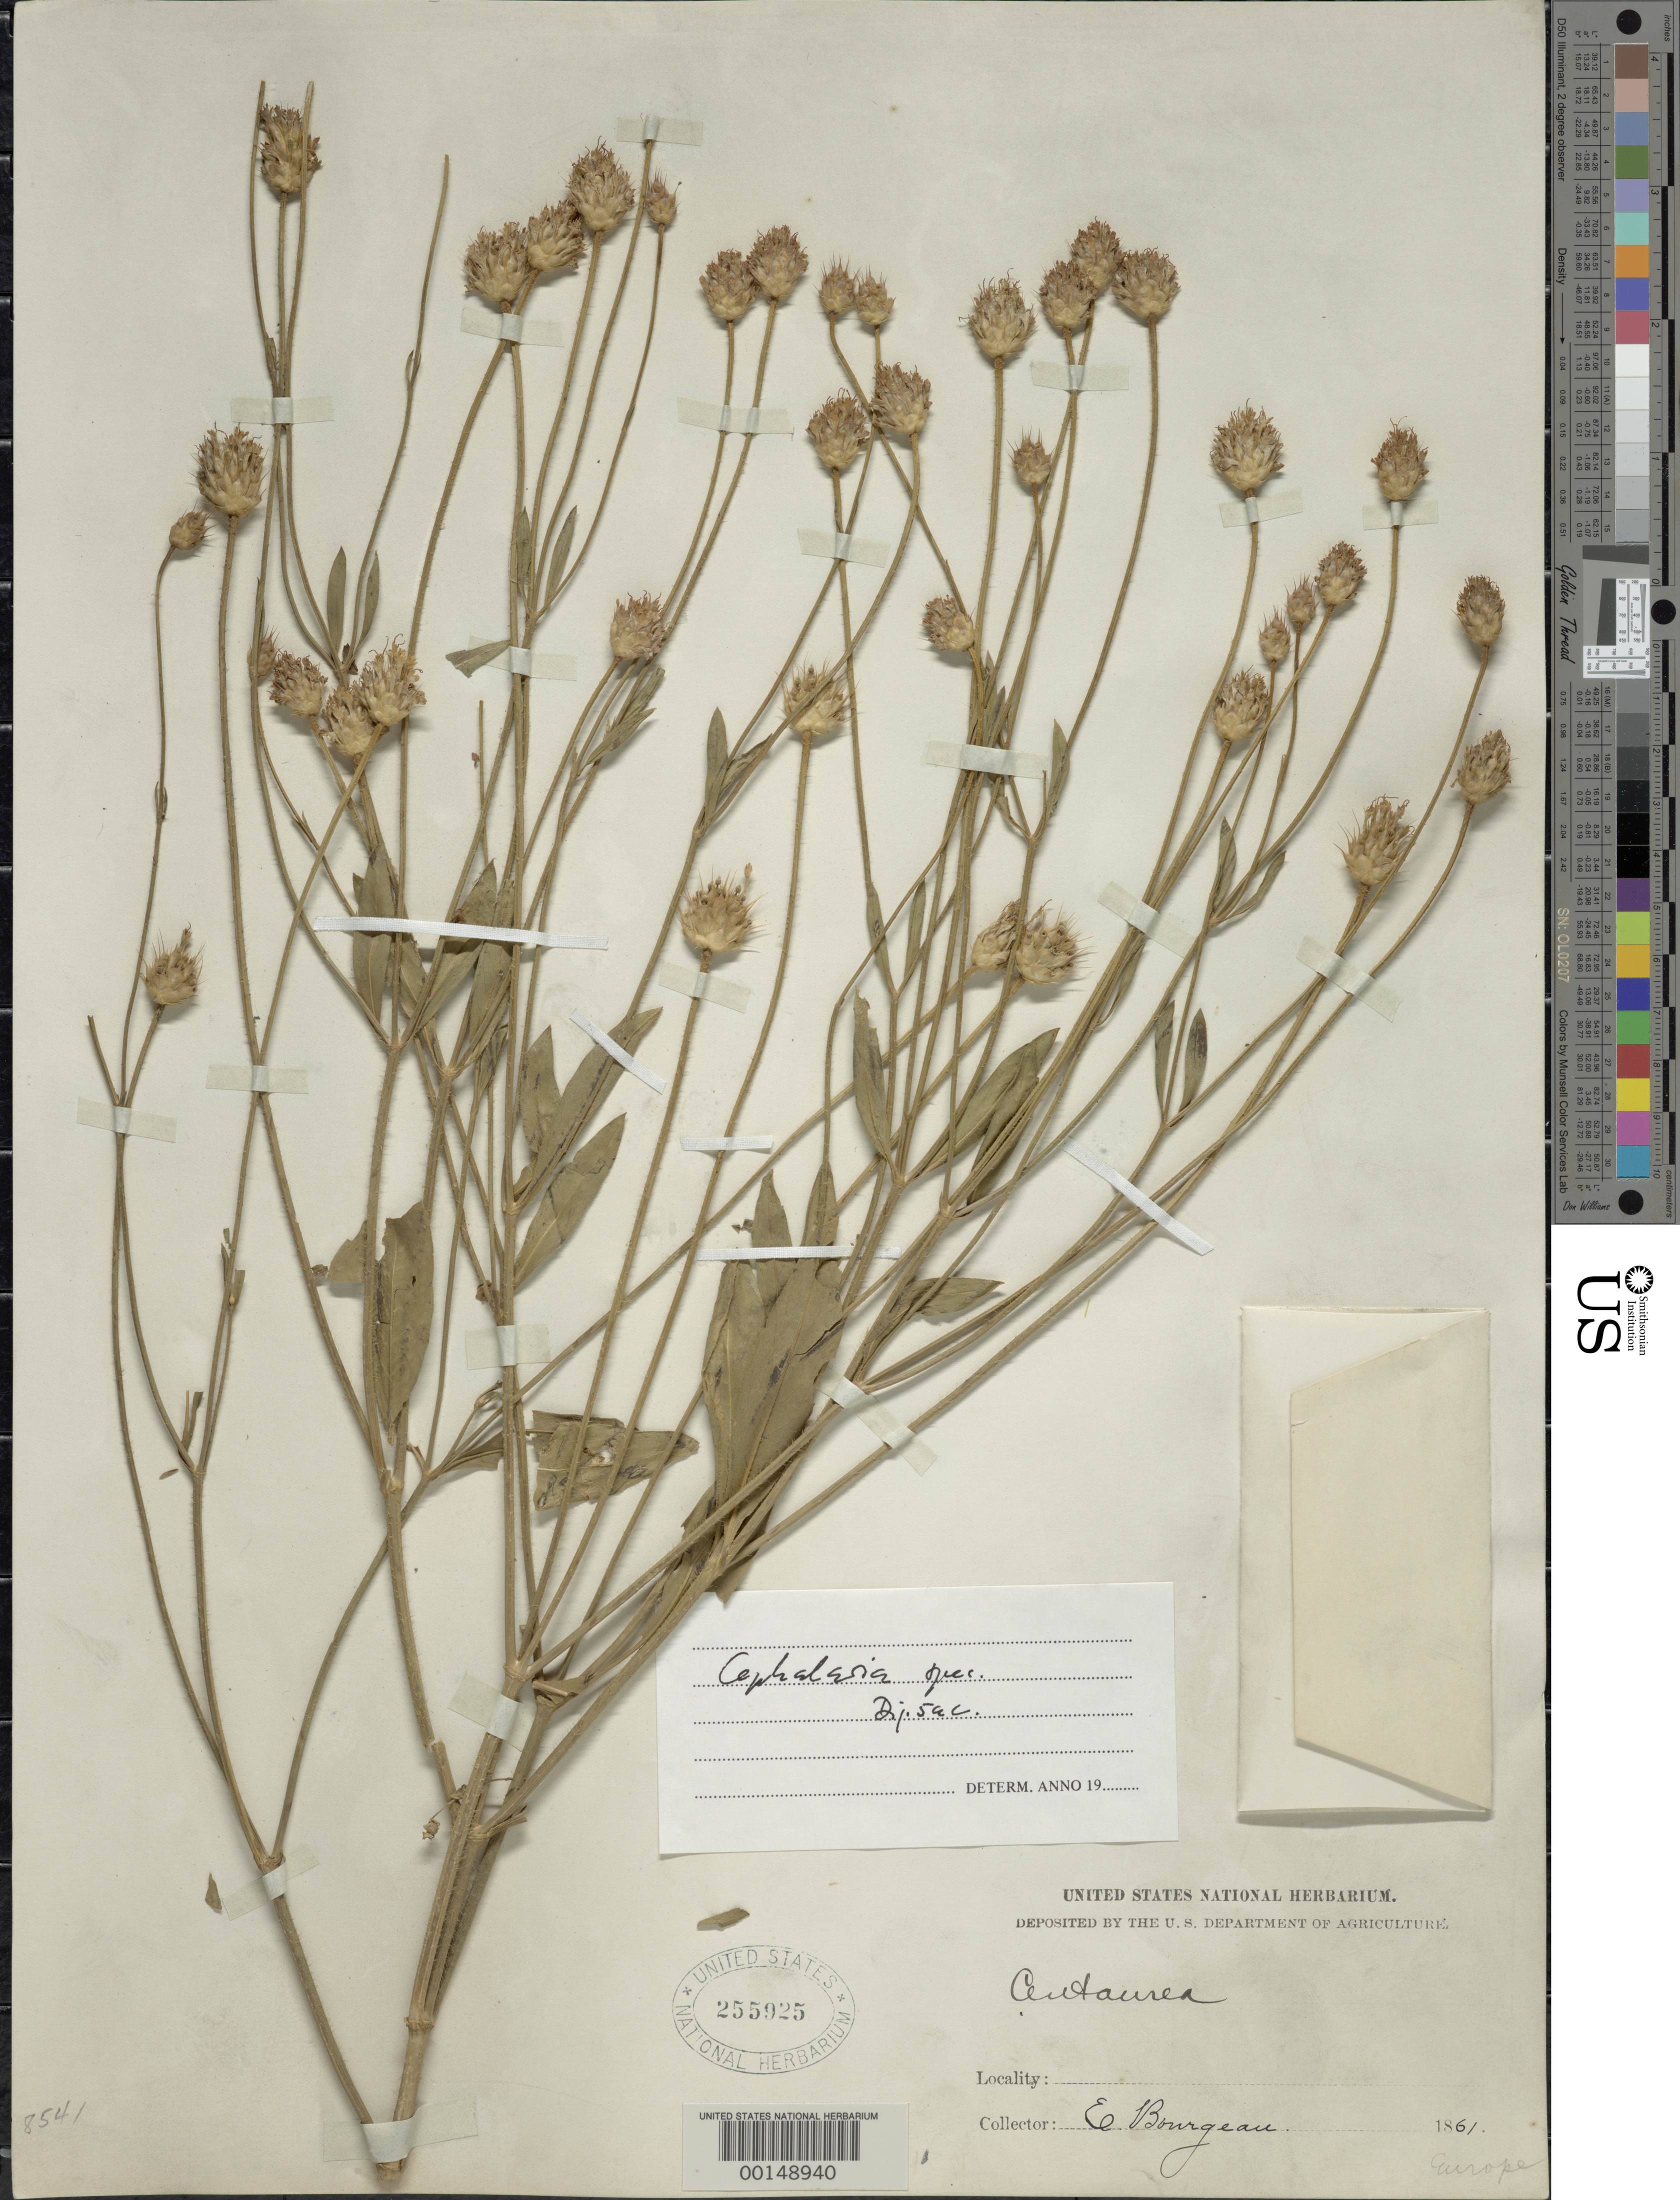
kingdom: Plantae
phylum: Tracheophyta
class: Magnoliopsida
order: Dipsacales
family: Caprifoliaceae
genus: Cephalaria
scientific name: Cephalaria sp.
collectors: E. Bourgeau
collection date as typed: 1861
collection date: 1861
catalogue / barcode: US 255925